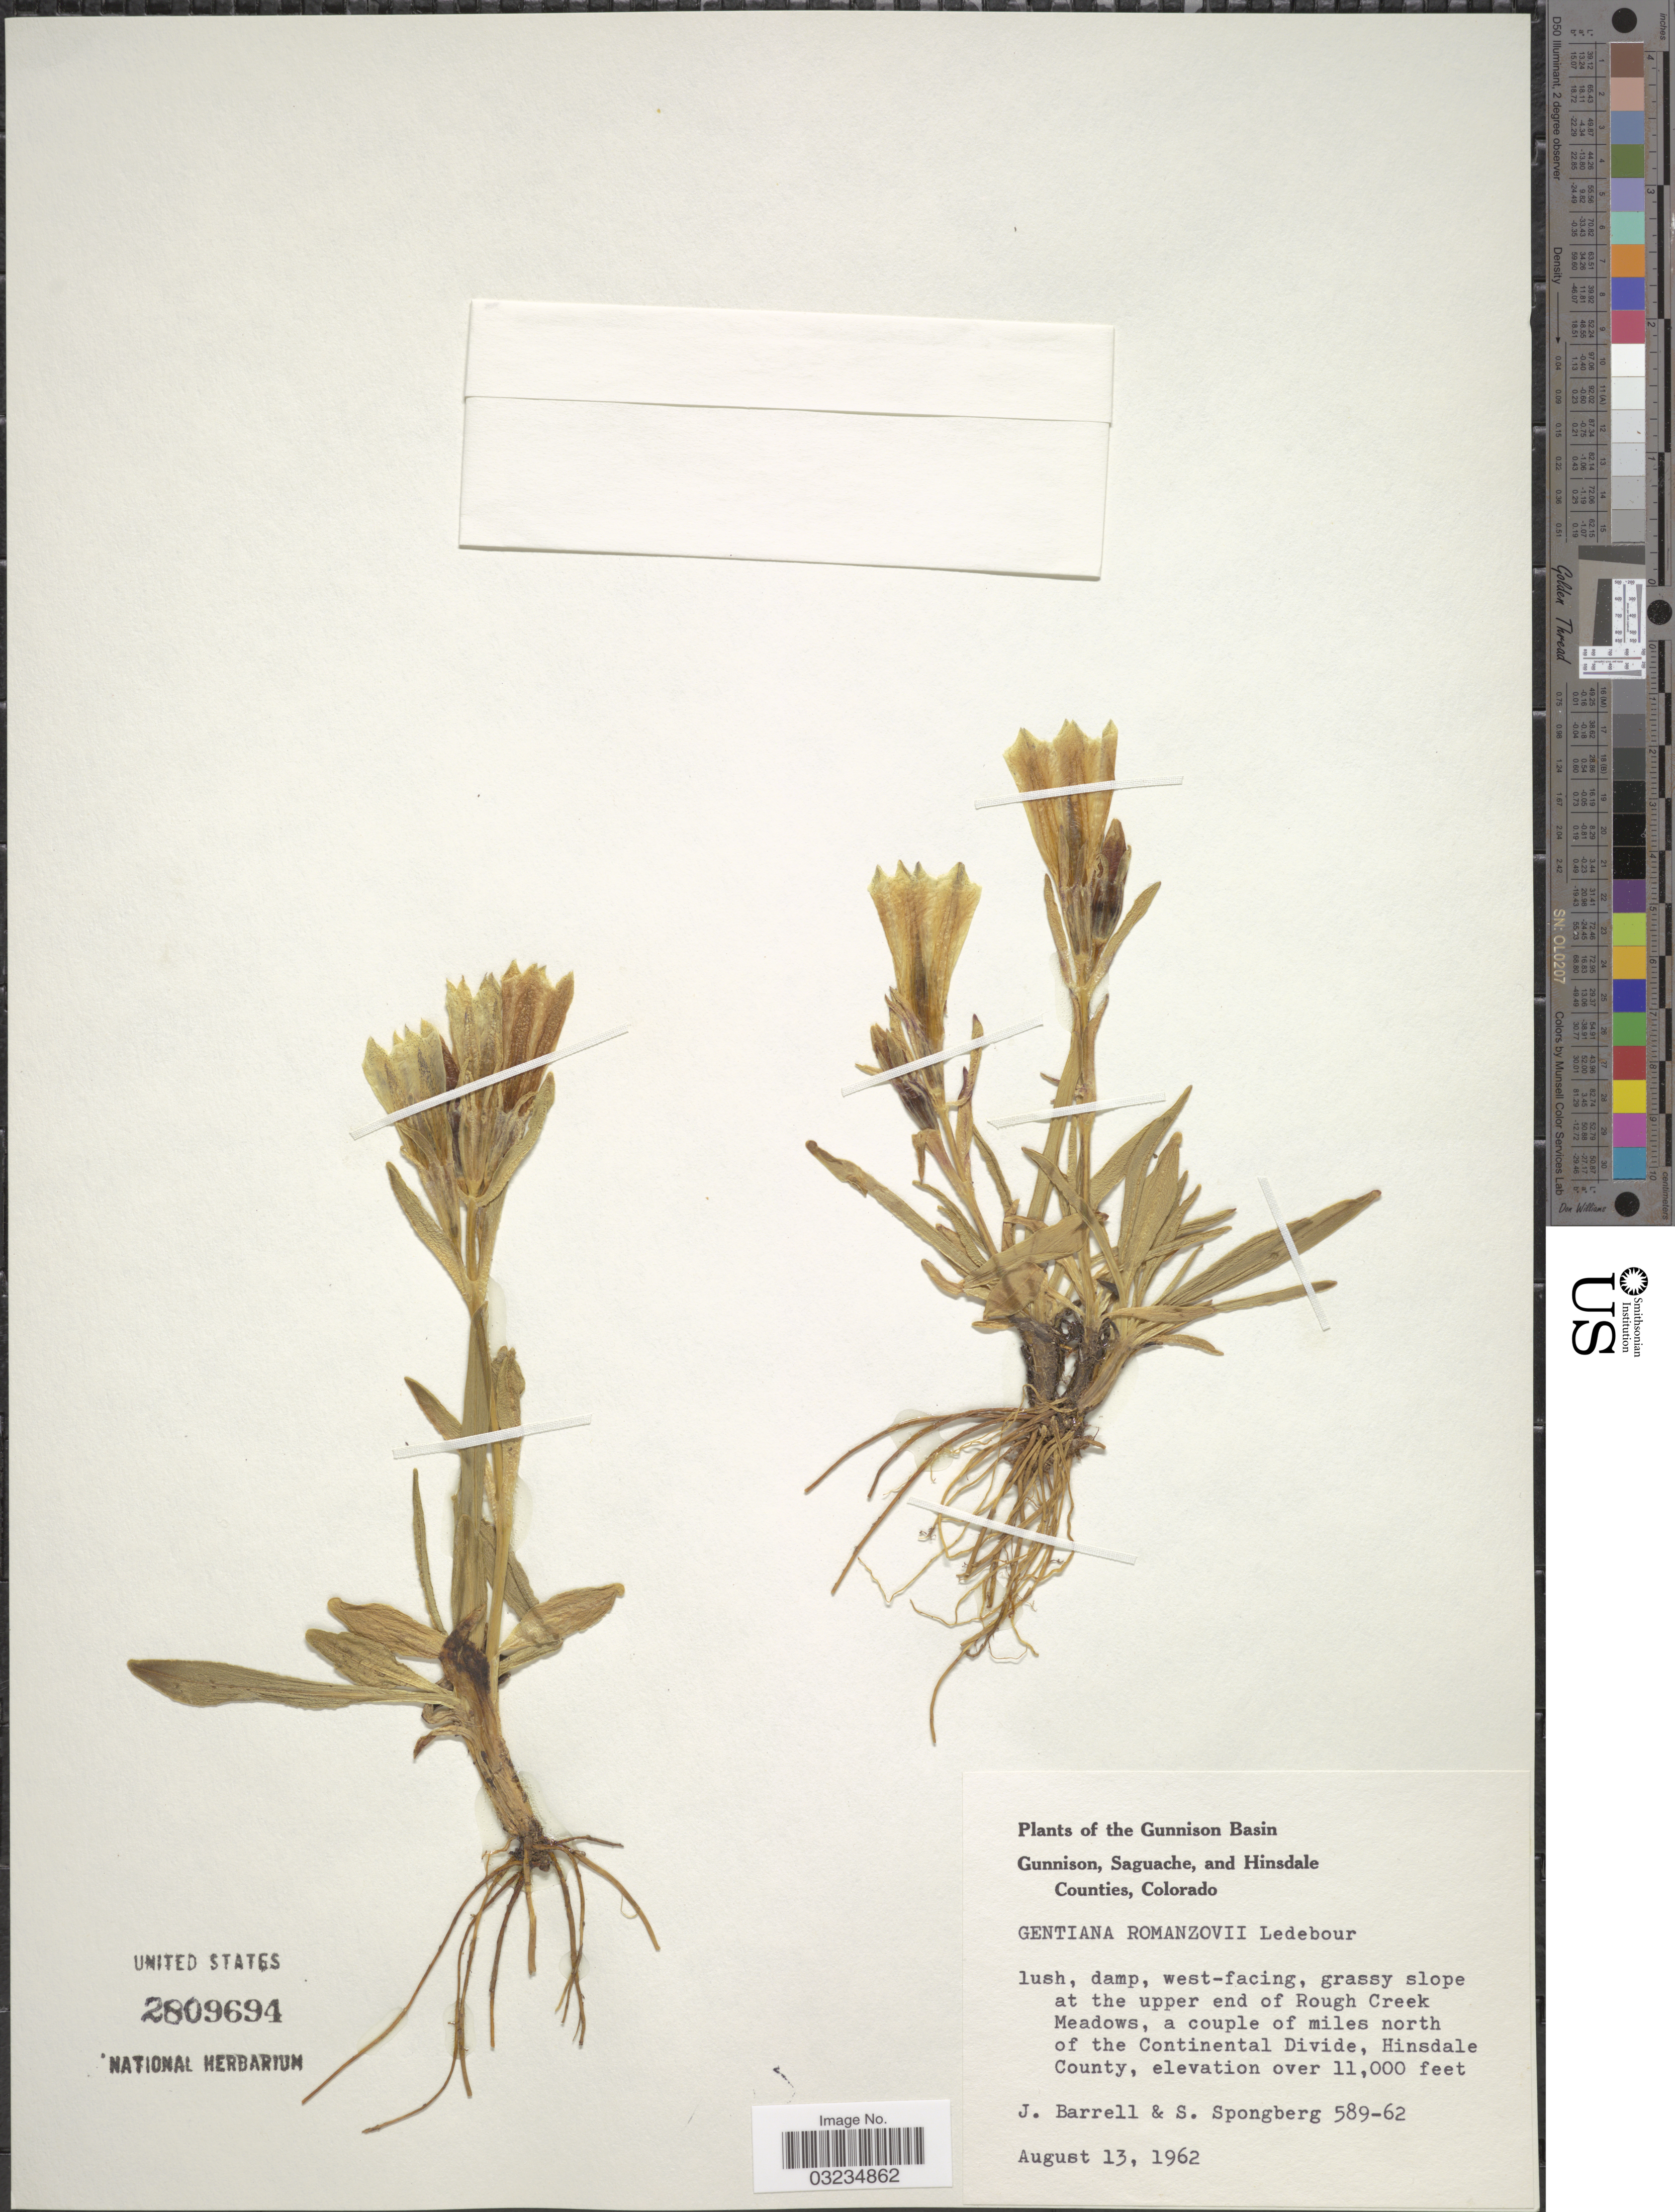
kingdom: Plantae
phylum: Tracheophyta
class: Magnoliopsida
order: Gentianales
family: Gentianaceae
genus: Gentiana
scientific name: Gentiana romanzovii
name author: Ledeb. ex Bunge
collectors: J. Barrell & S. A.Spongberg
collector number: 589-62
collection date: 1962-08-13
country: United States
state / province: Colorado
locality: Gunnison Basin. Grassy slope at the upper end of Rough Creek Meadows, a couple of miles north of the Continental Divide, Hinsdale County.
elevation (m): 3353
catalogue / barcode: US 2809694